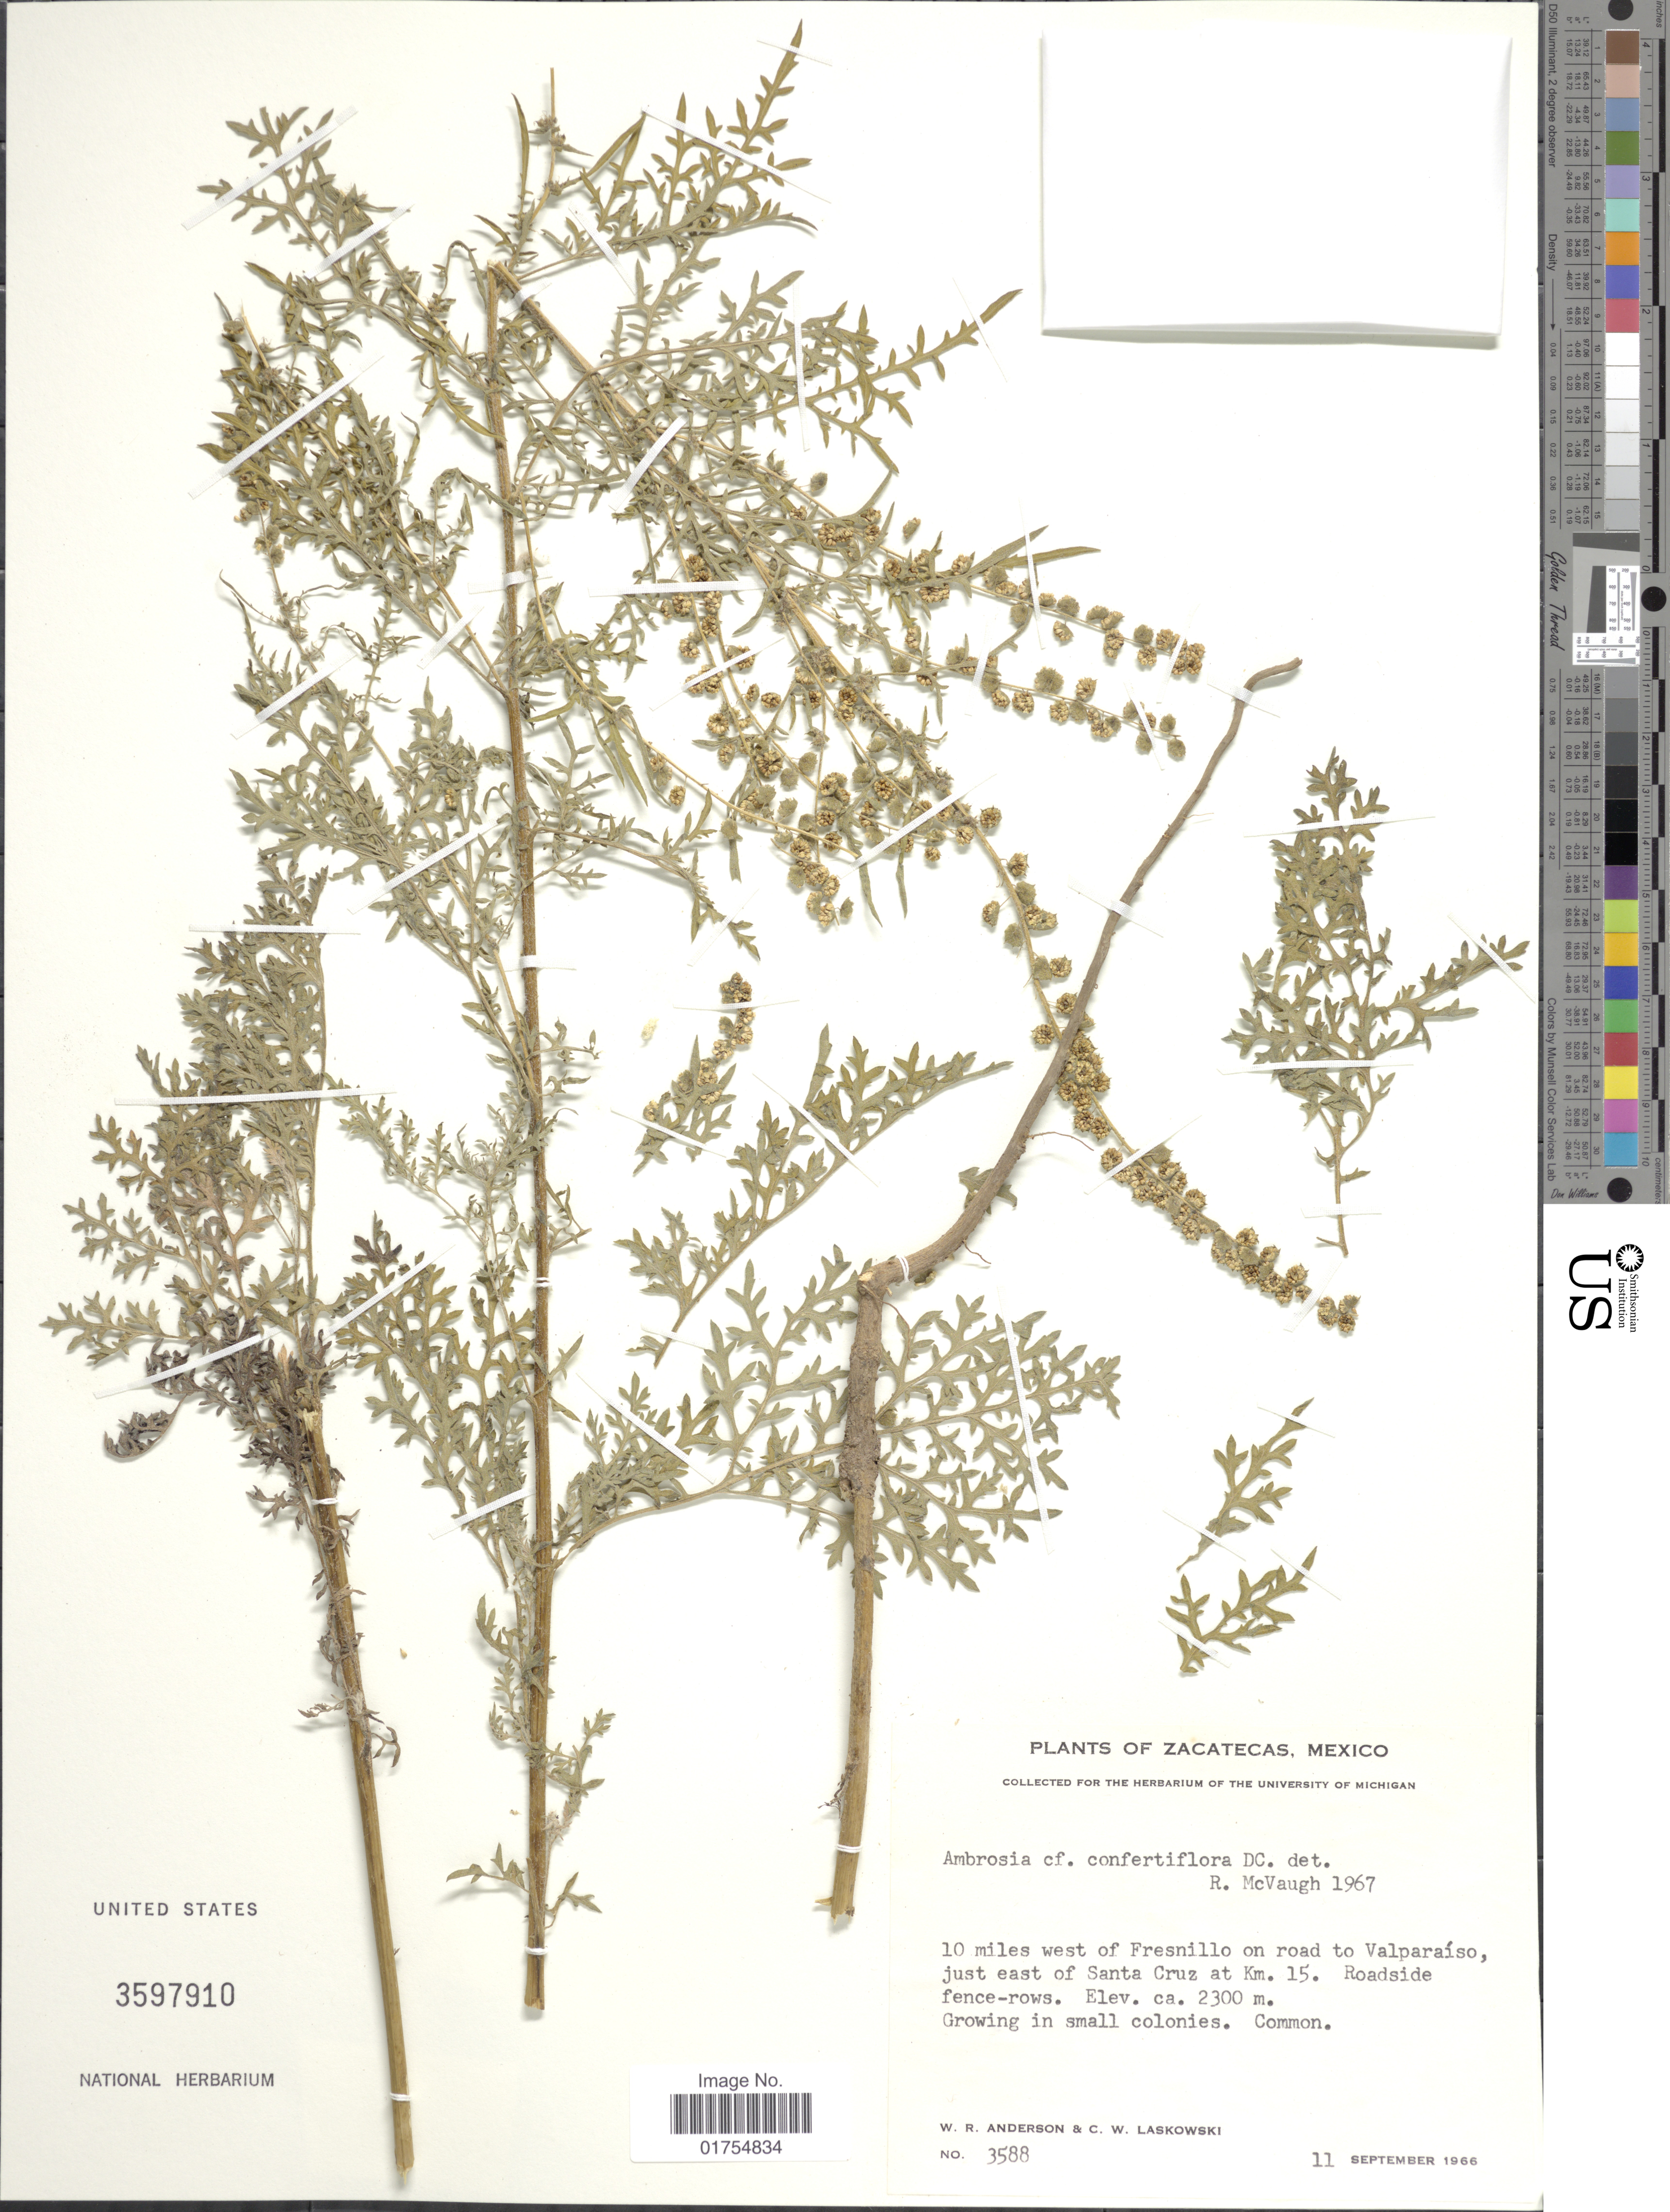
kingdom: Plantae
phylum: Tracheophyta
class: Magnoliopsida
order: Asterales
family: Asteraceae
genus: Franseria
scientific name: Franseria confertiflora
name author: (DC.) Rydb.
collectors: W. R. Anderson & C. Laskowski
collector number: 3588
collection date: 1966-09-11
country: Mexico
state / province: Zacatecas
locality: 10 miles west of Fresnillo on road to Valparaiso, just east of Santa Cruz at km 15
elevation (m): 2300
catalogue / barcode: US 3597910